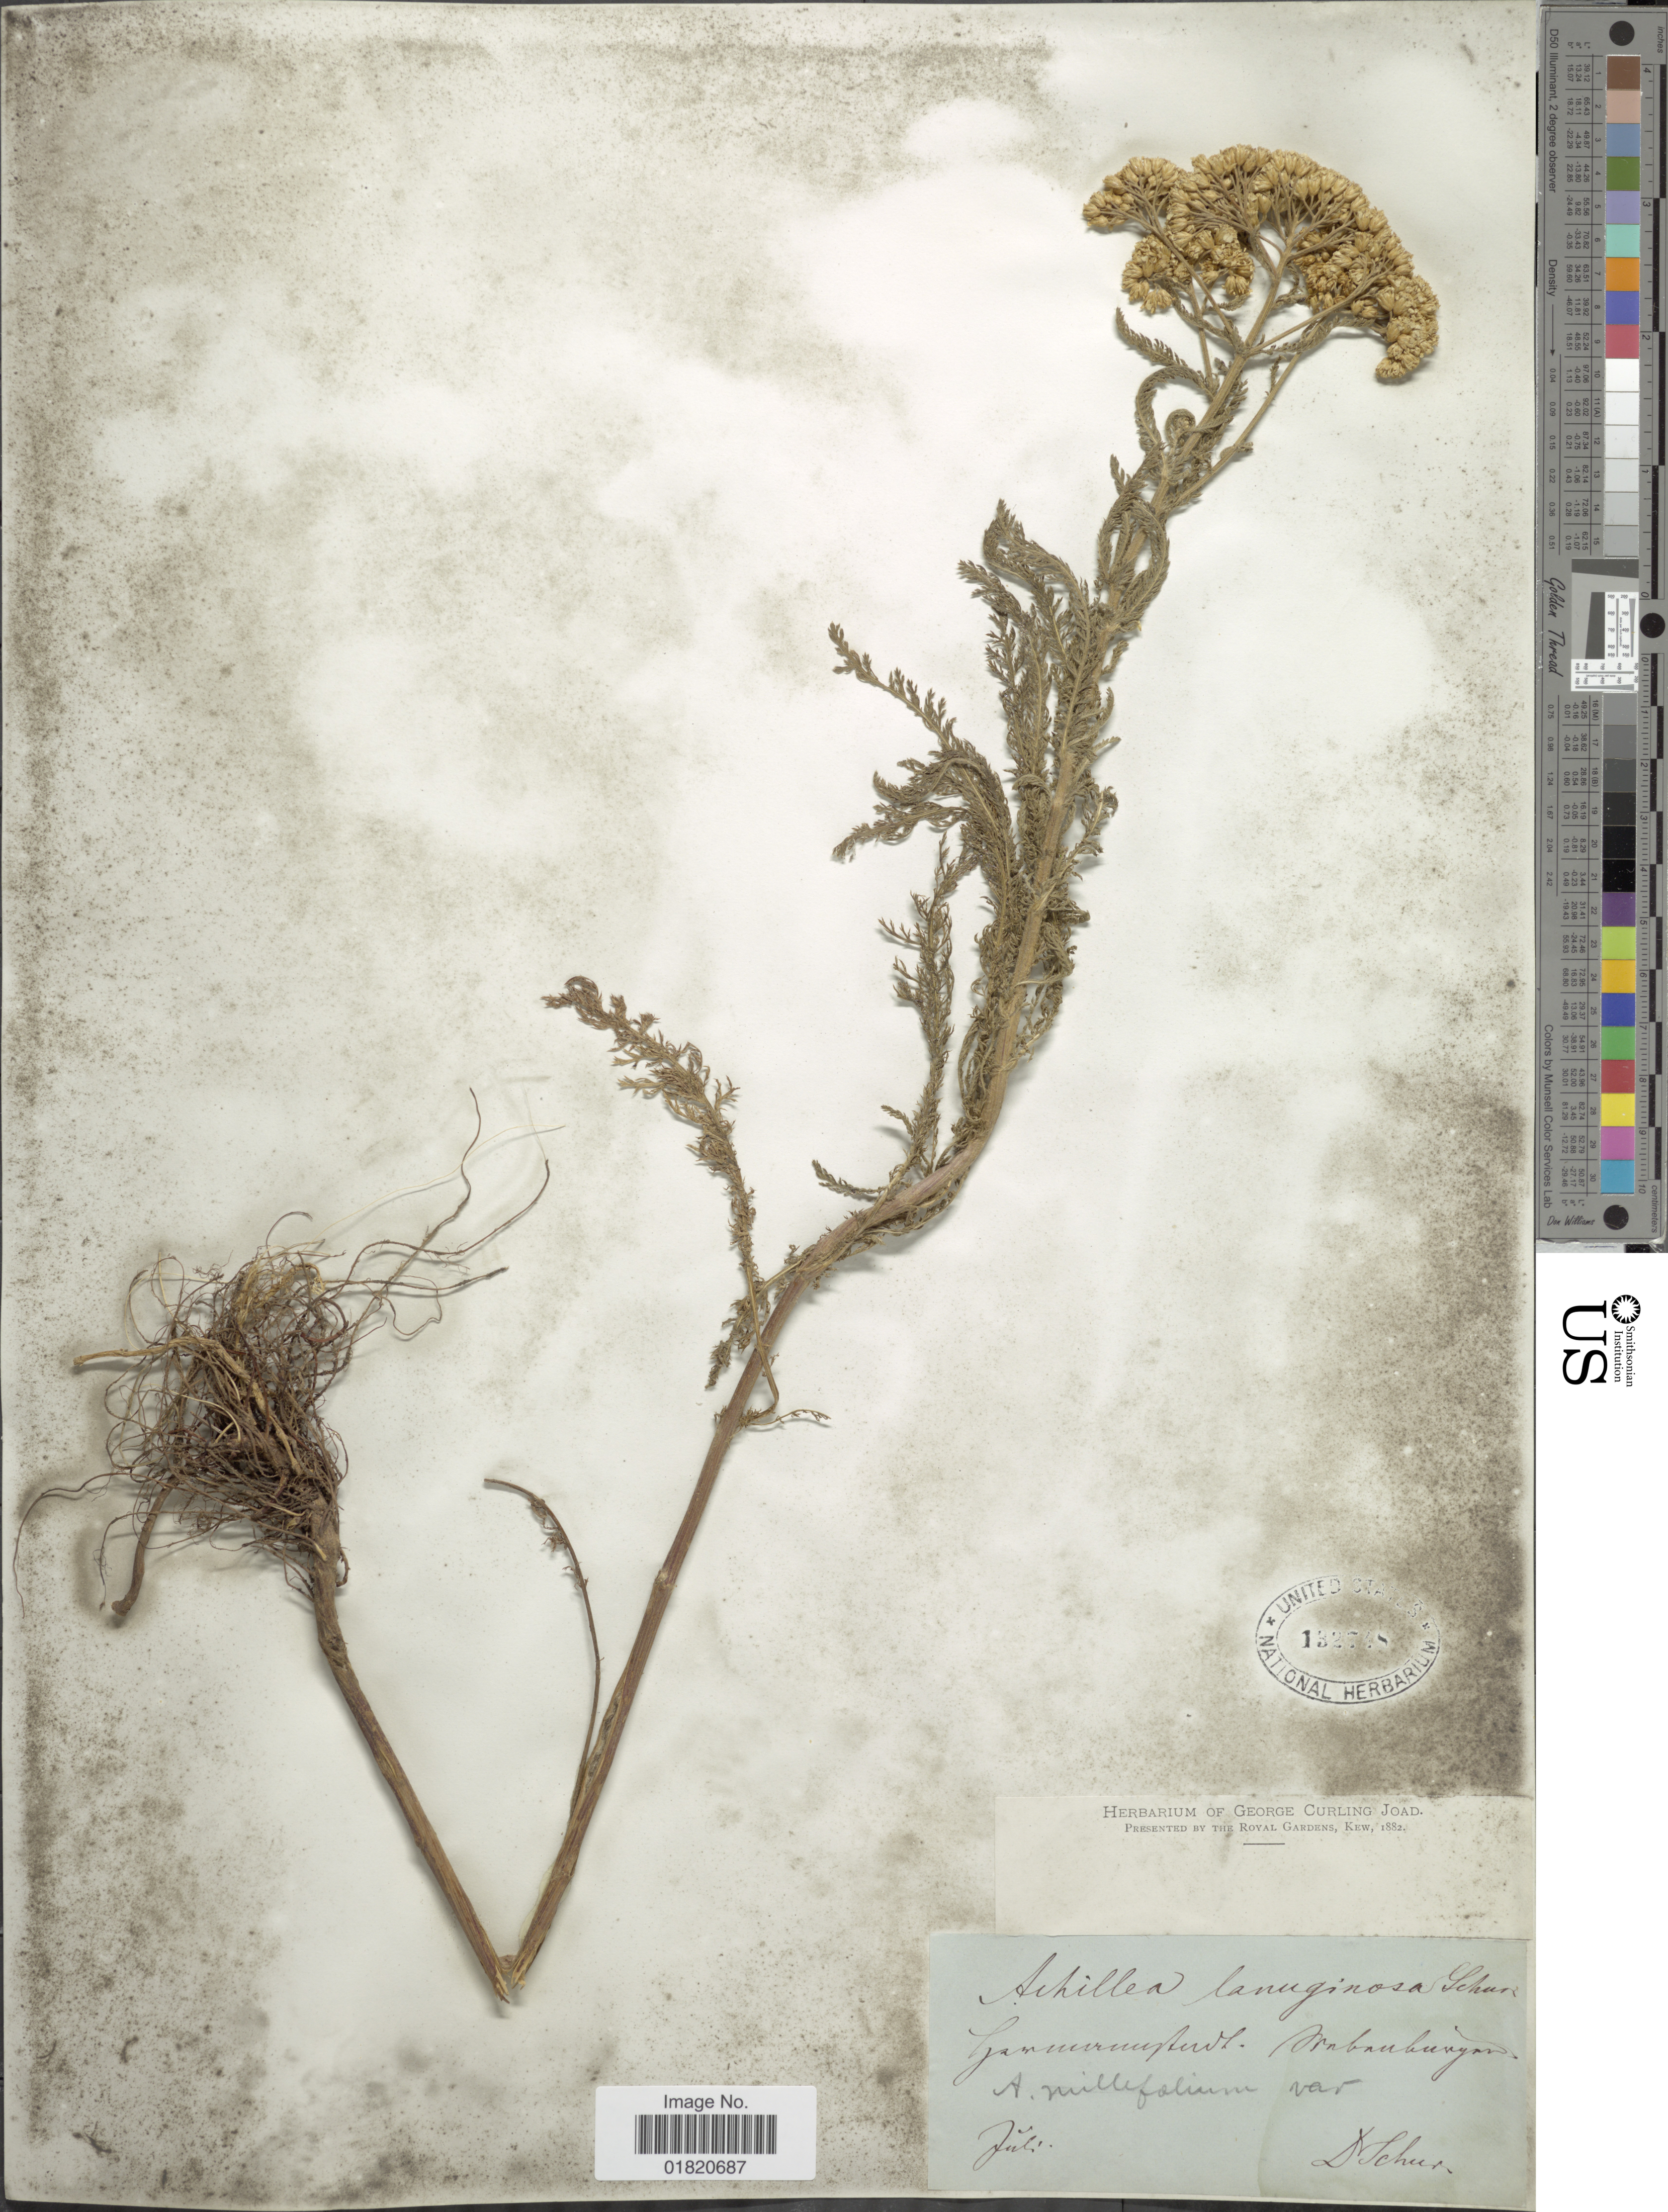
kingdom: Plantae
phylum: Tracheophyta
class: Magnoliopsida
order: Asterales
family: Asteraceae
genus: Achillea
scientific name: Achillea lanuginosa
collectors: Schur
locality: Garmruuflewl. Brnbauburger [interpreted]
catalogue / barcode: US 132748